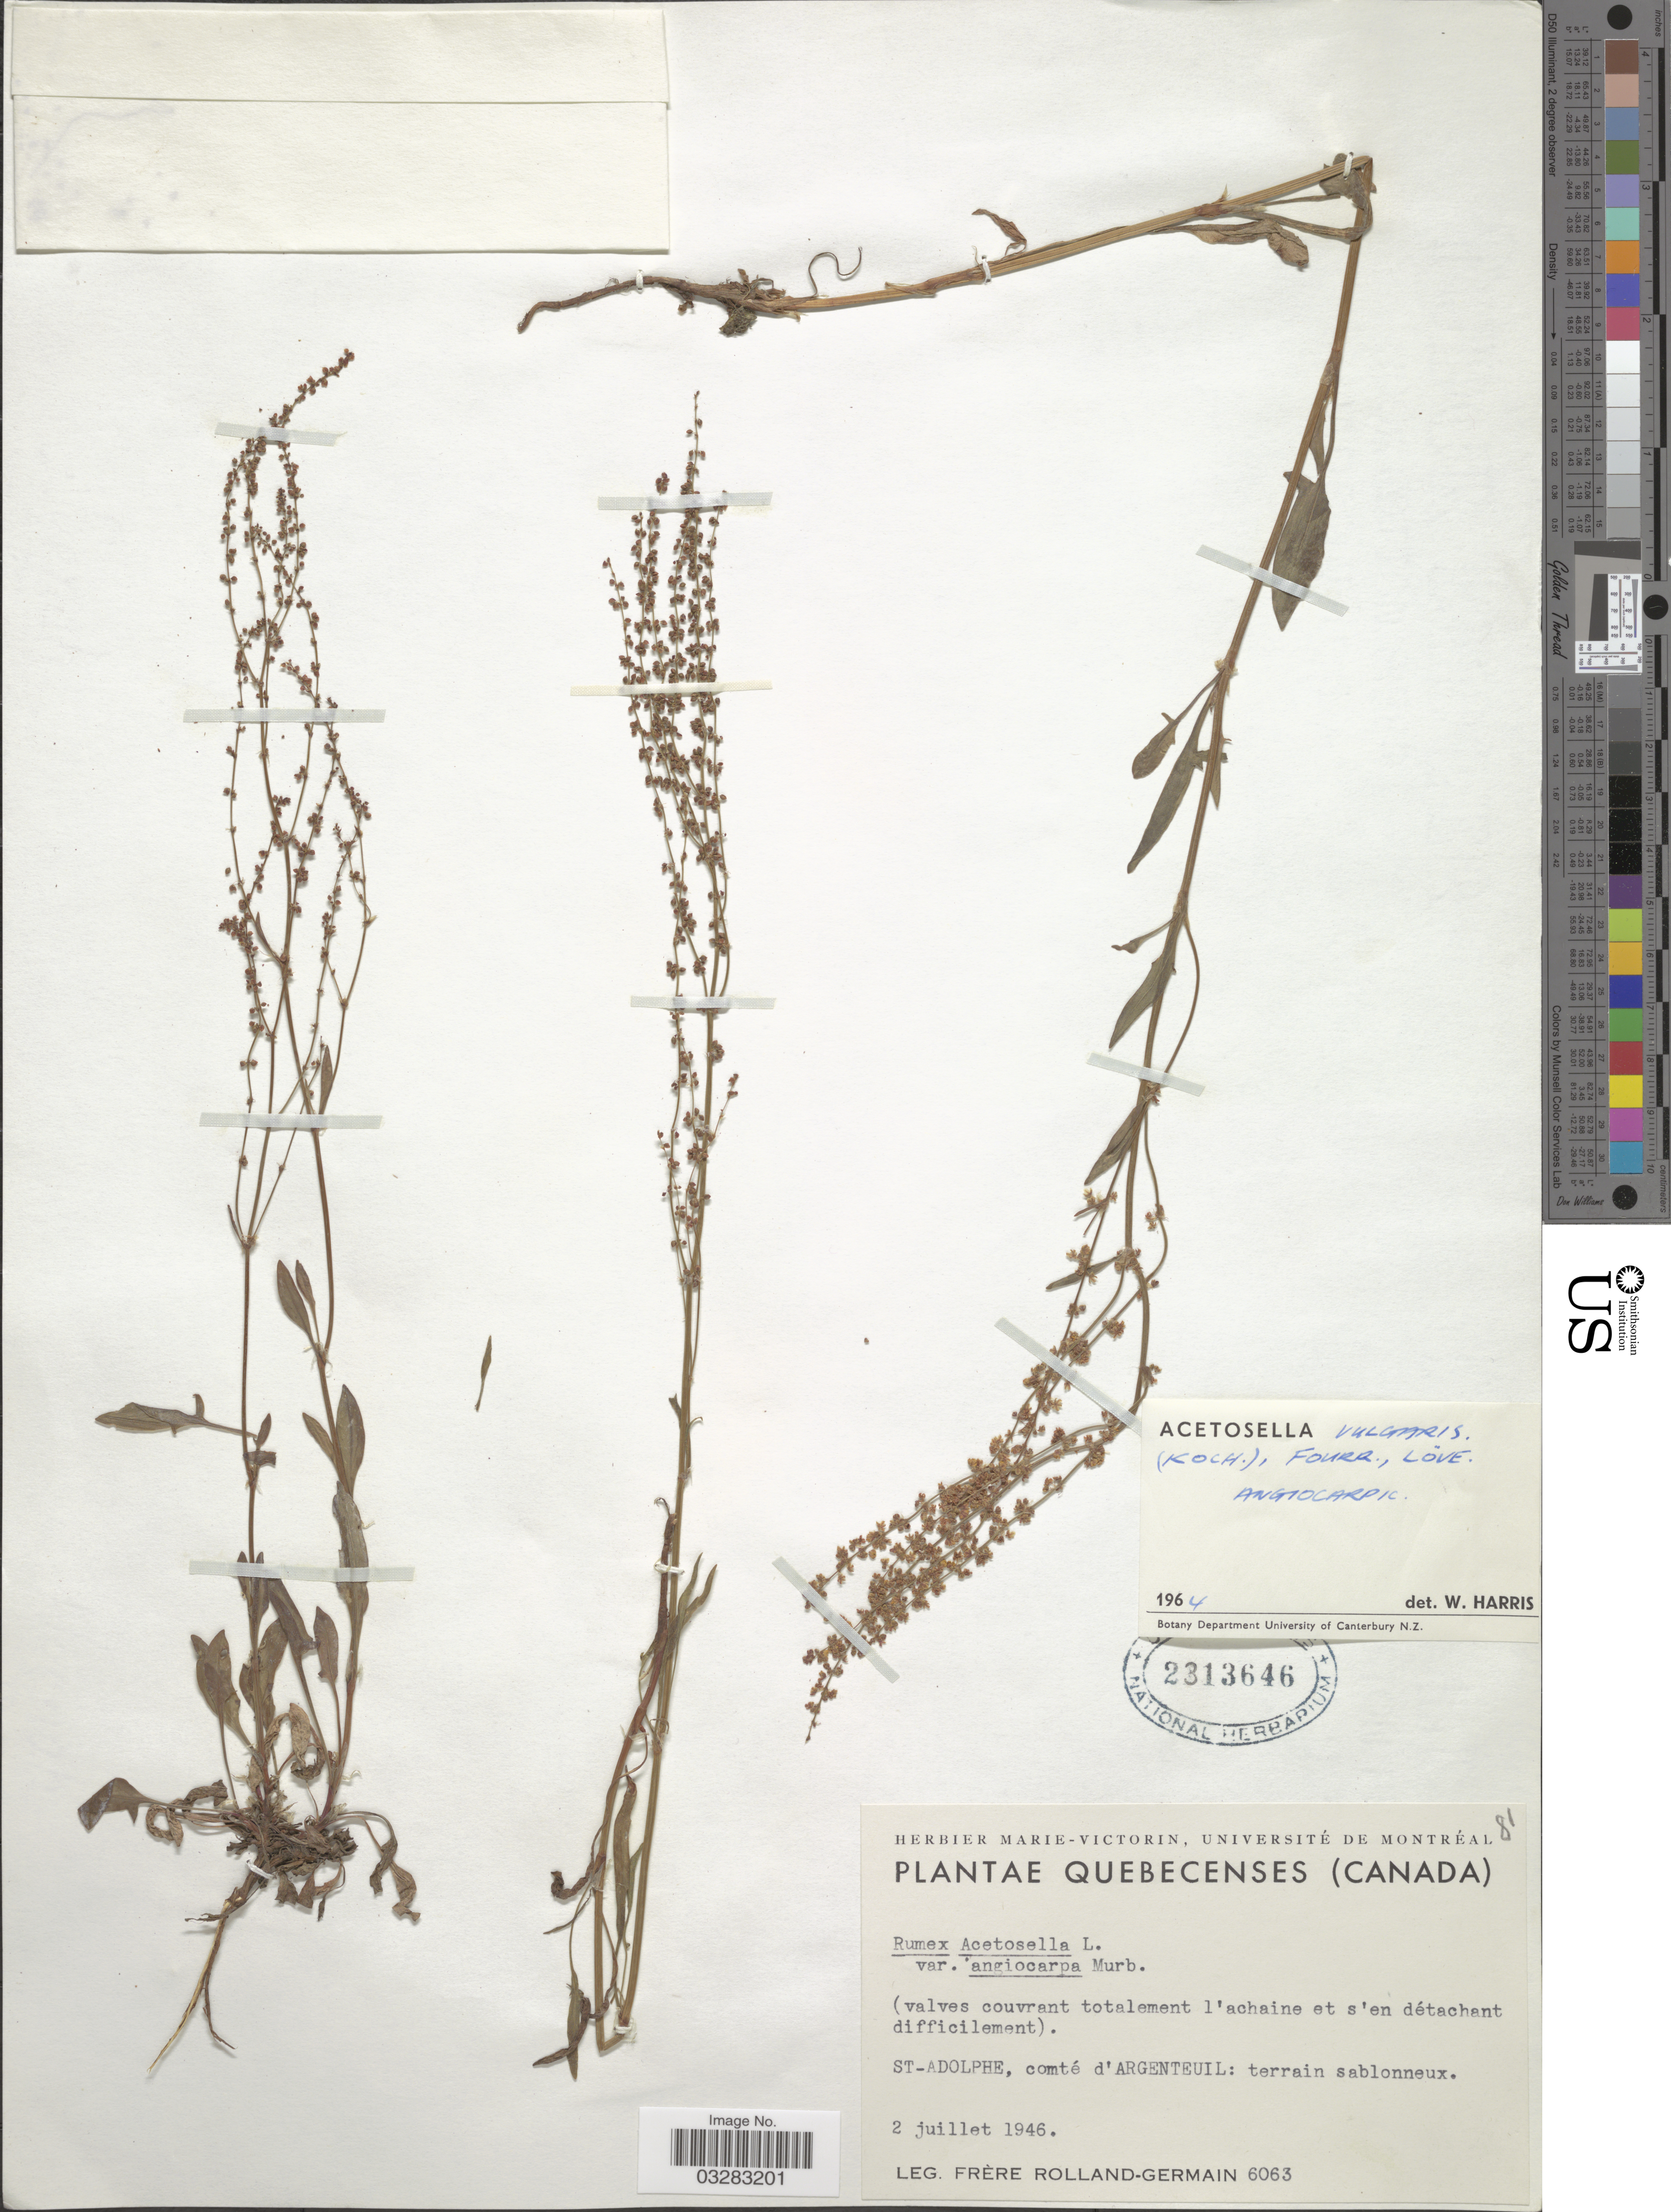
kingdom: Plantae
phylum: Tracheophyta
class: Magnoliopsida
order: Caryophyllales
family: Polygonaceae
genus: Rumex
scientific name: Rumex acetosella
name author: L.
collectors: Rolland-Germain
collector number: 81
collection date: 1946-07-02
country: Canada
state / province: Quebec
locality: St-Adolphe, comté d'Argenteuil: terrain sablonneux.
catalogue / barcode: US 2313646